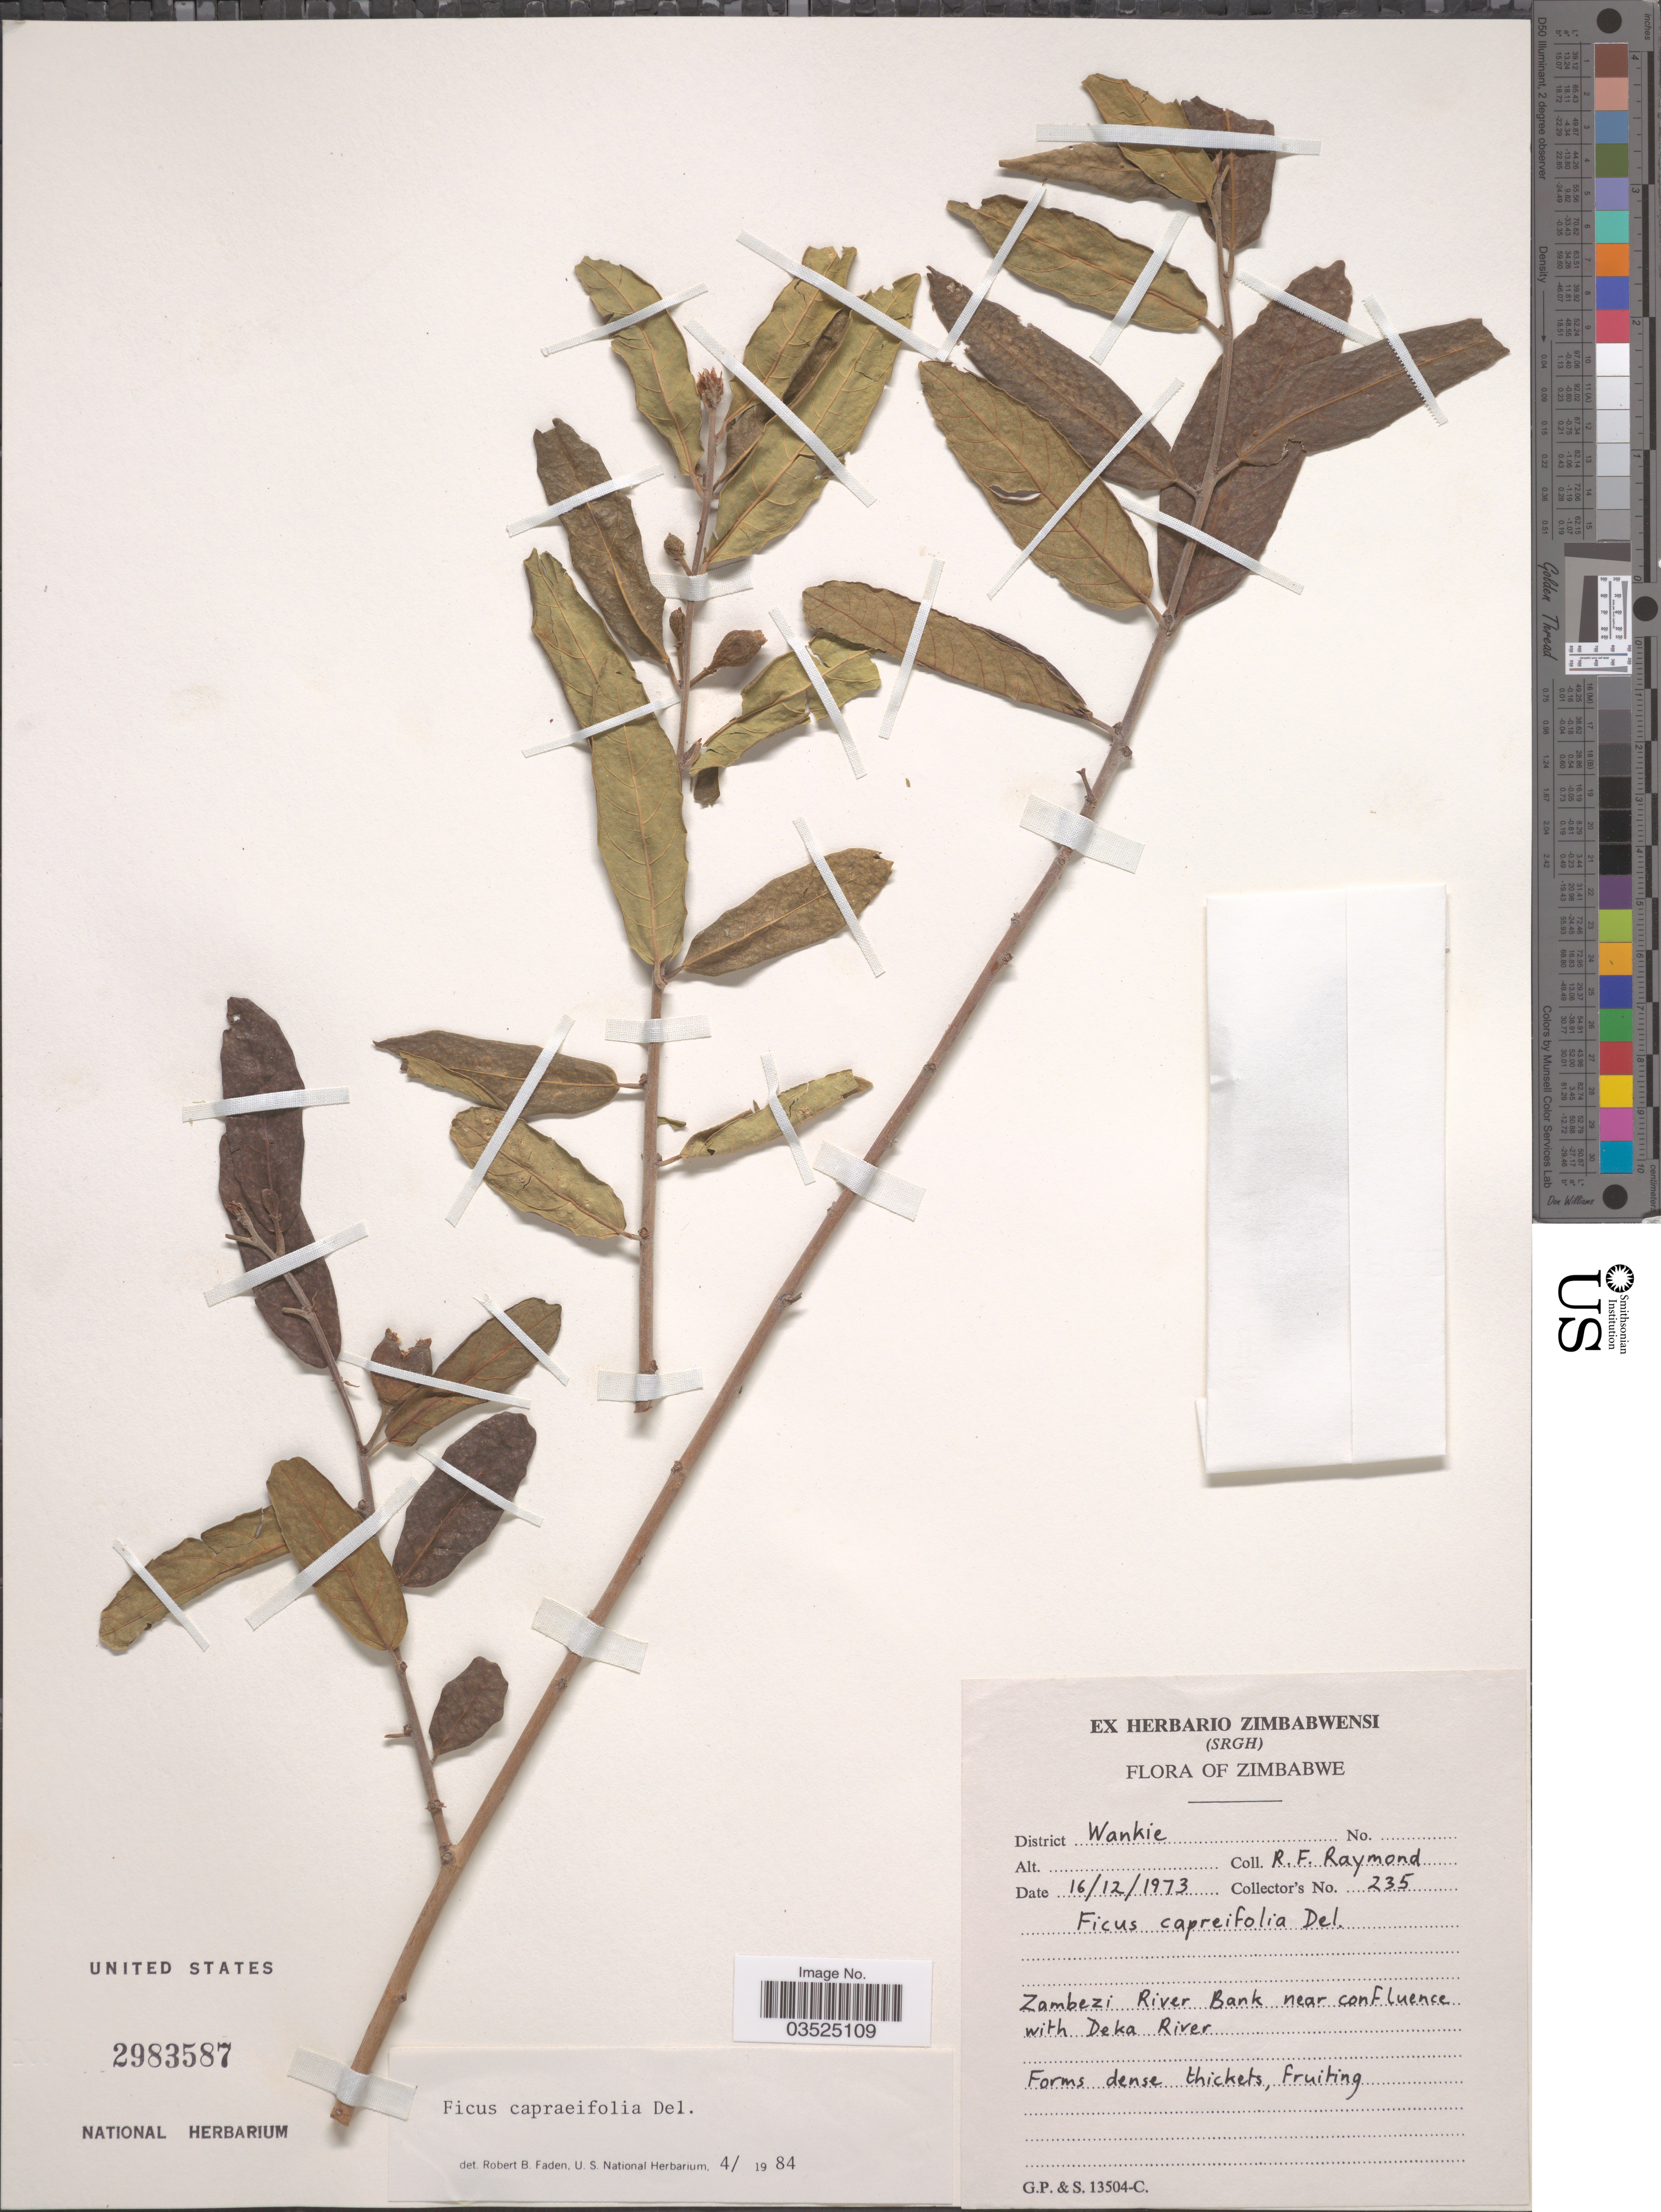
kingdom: Plantae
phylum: Tracheophyta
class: Magnoliopsida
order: Rosales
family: Moraceae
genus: Ficus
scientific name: Ficus capreifolia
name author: Delile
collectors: R. Raymond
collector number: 235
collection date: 1973-12-16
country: Zimbabwe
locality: District Wankie. Zambezi River Bank near confluence with Deka River.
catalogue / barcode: US 2983587